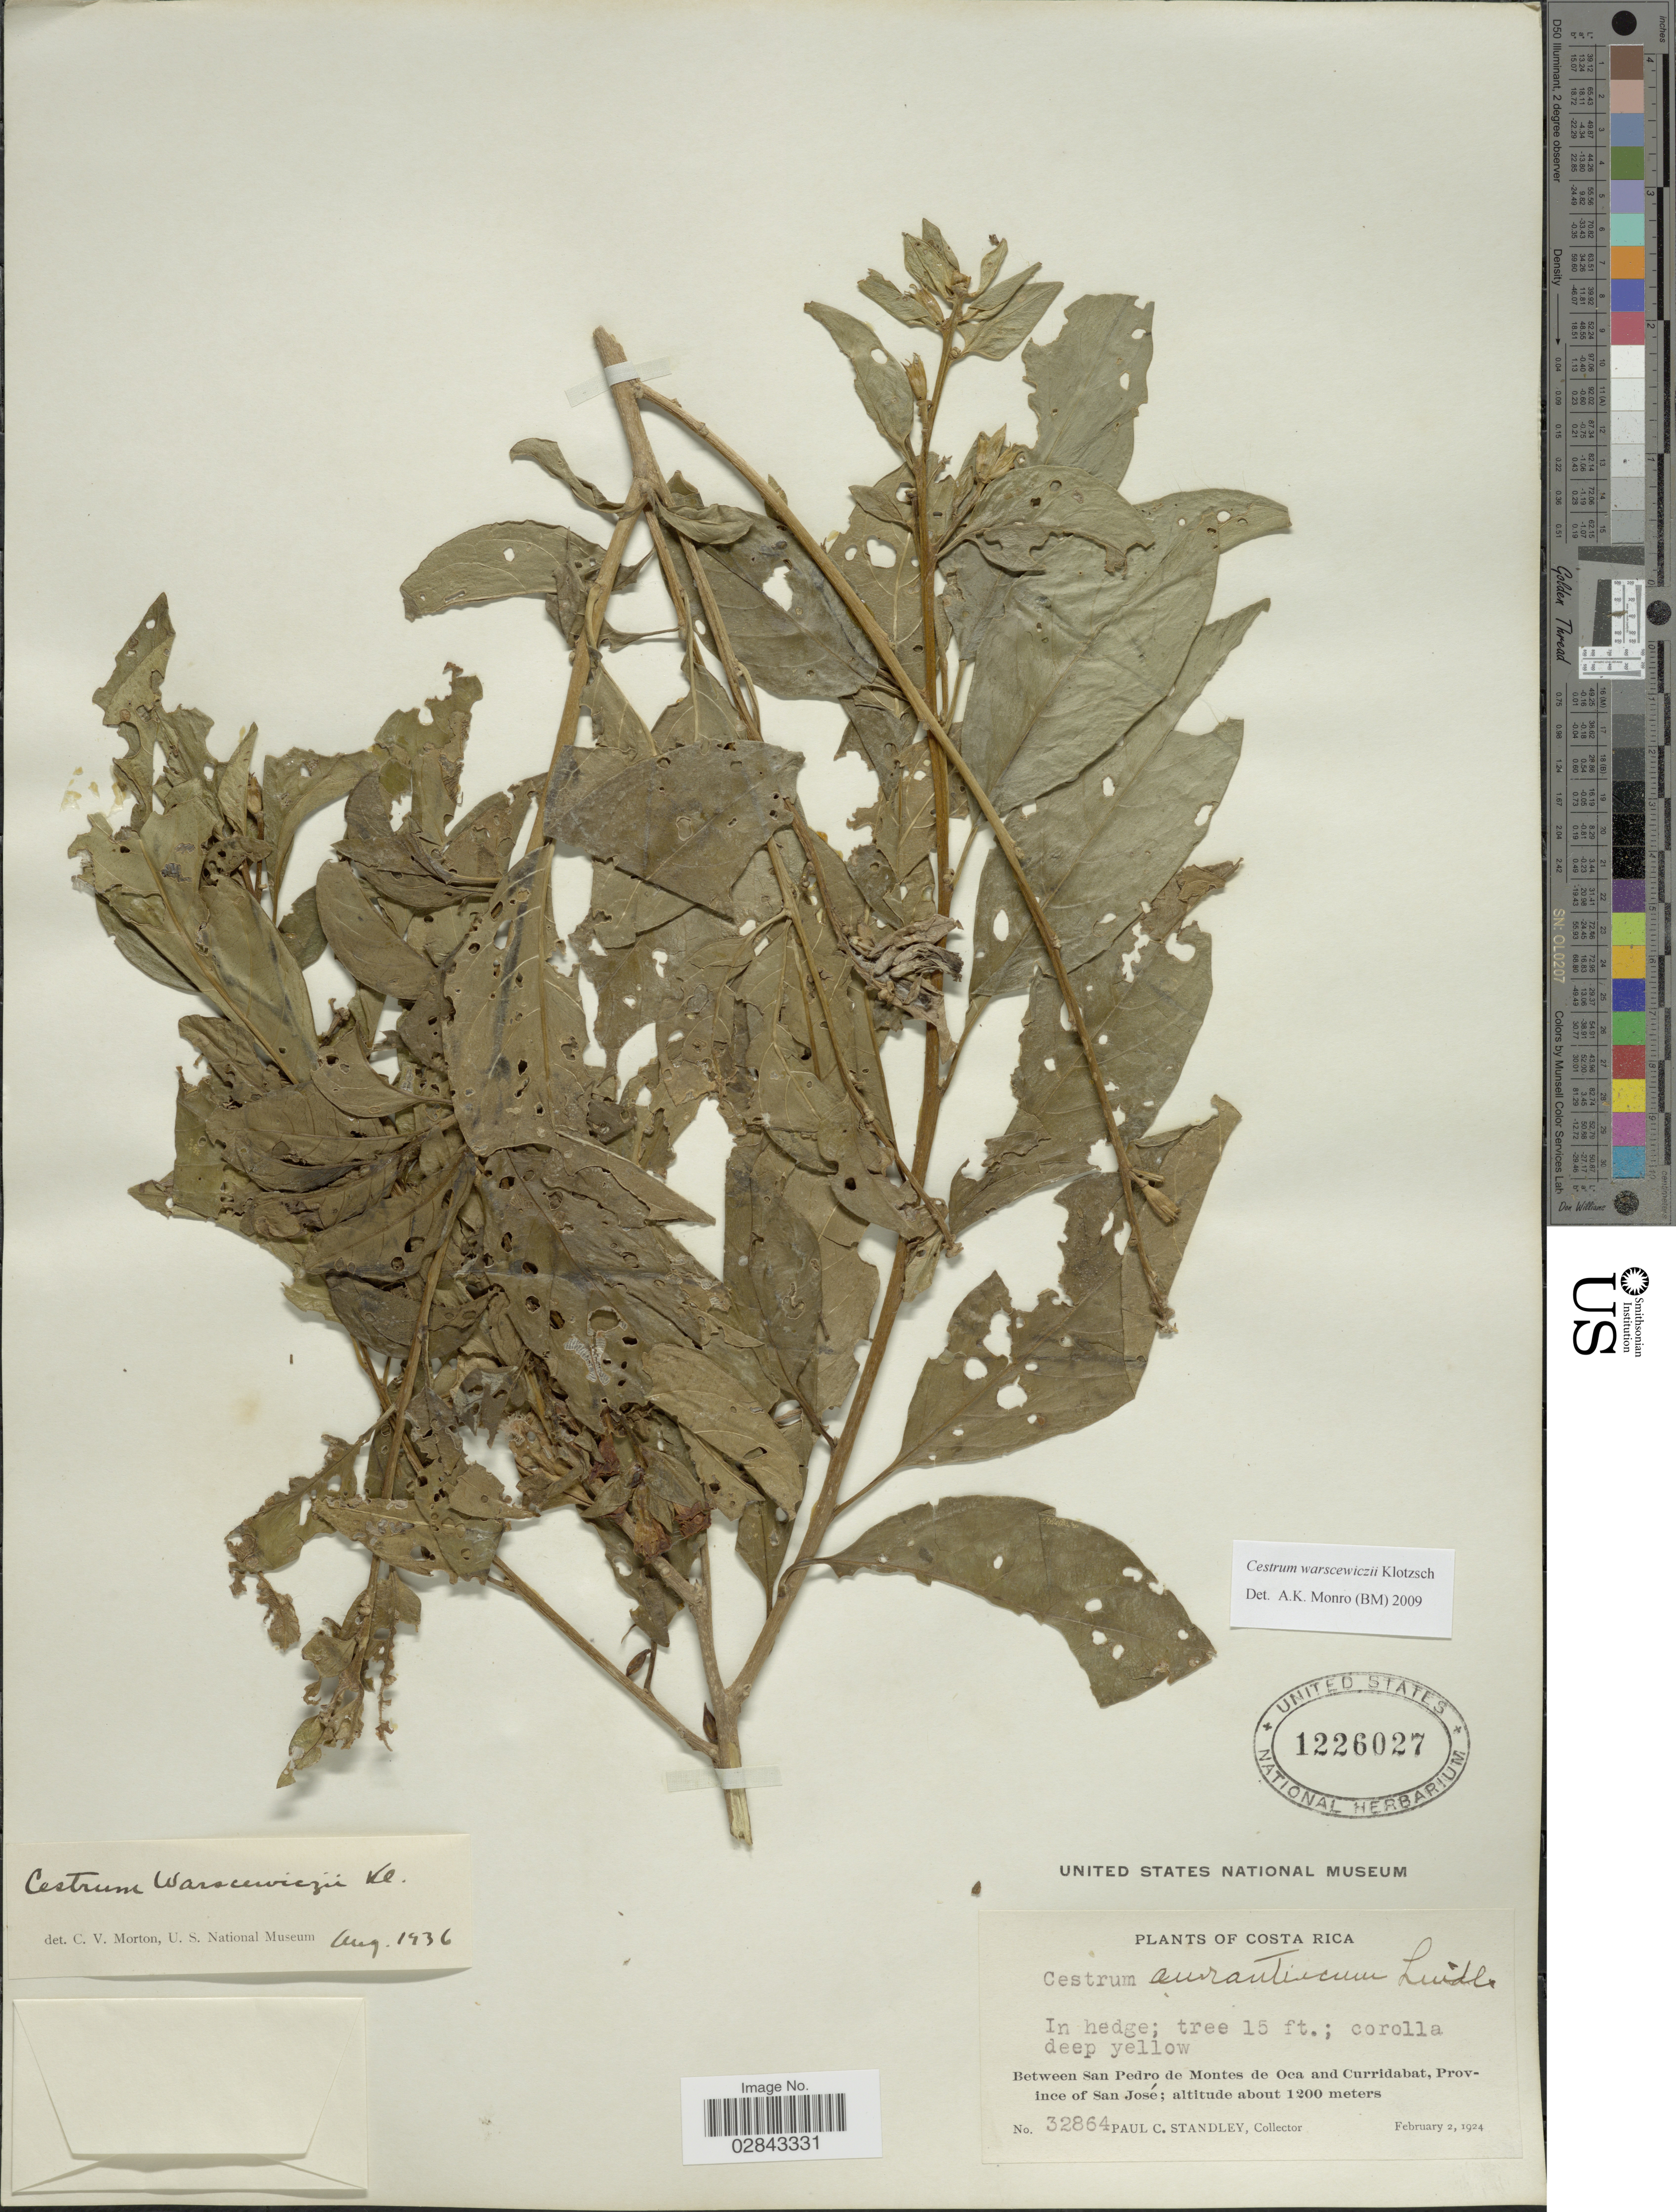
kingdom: Plantae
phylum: Tracheophyta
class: Magnoliopsida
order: Solanales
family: Solanaceae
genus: Cestrum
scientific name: Cestrum aurantiacum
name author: Lindley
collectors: P. C. Standley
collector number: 32864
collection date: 1924-02-02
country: Costa Rica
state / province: San José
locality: Between San Pedro de Montes de Oca and Curridabat.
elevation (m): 1200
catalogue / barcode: US 1226027